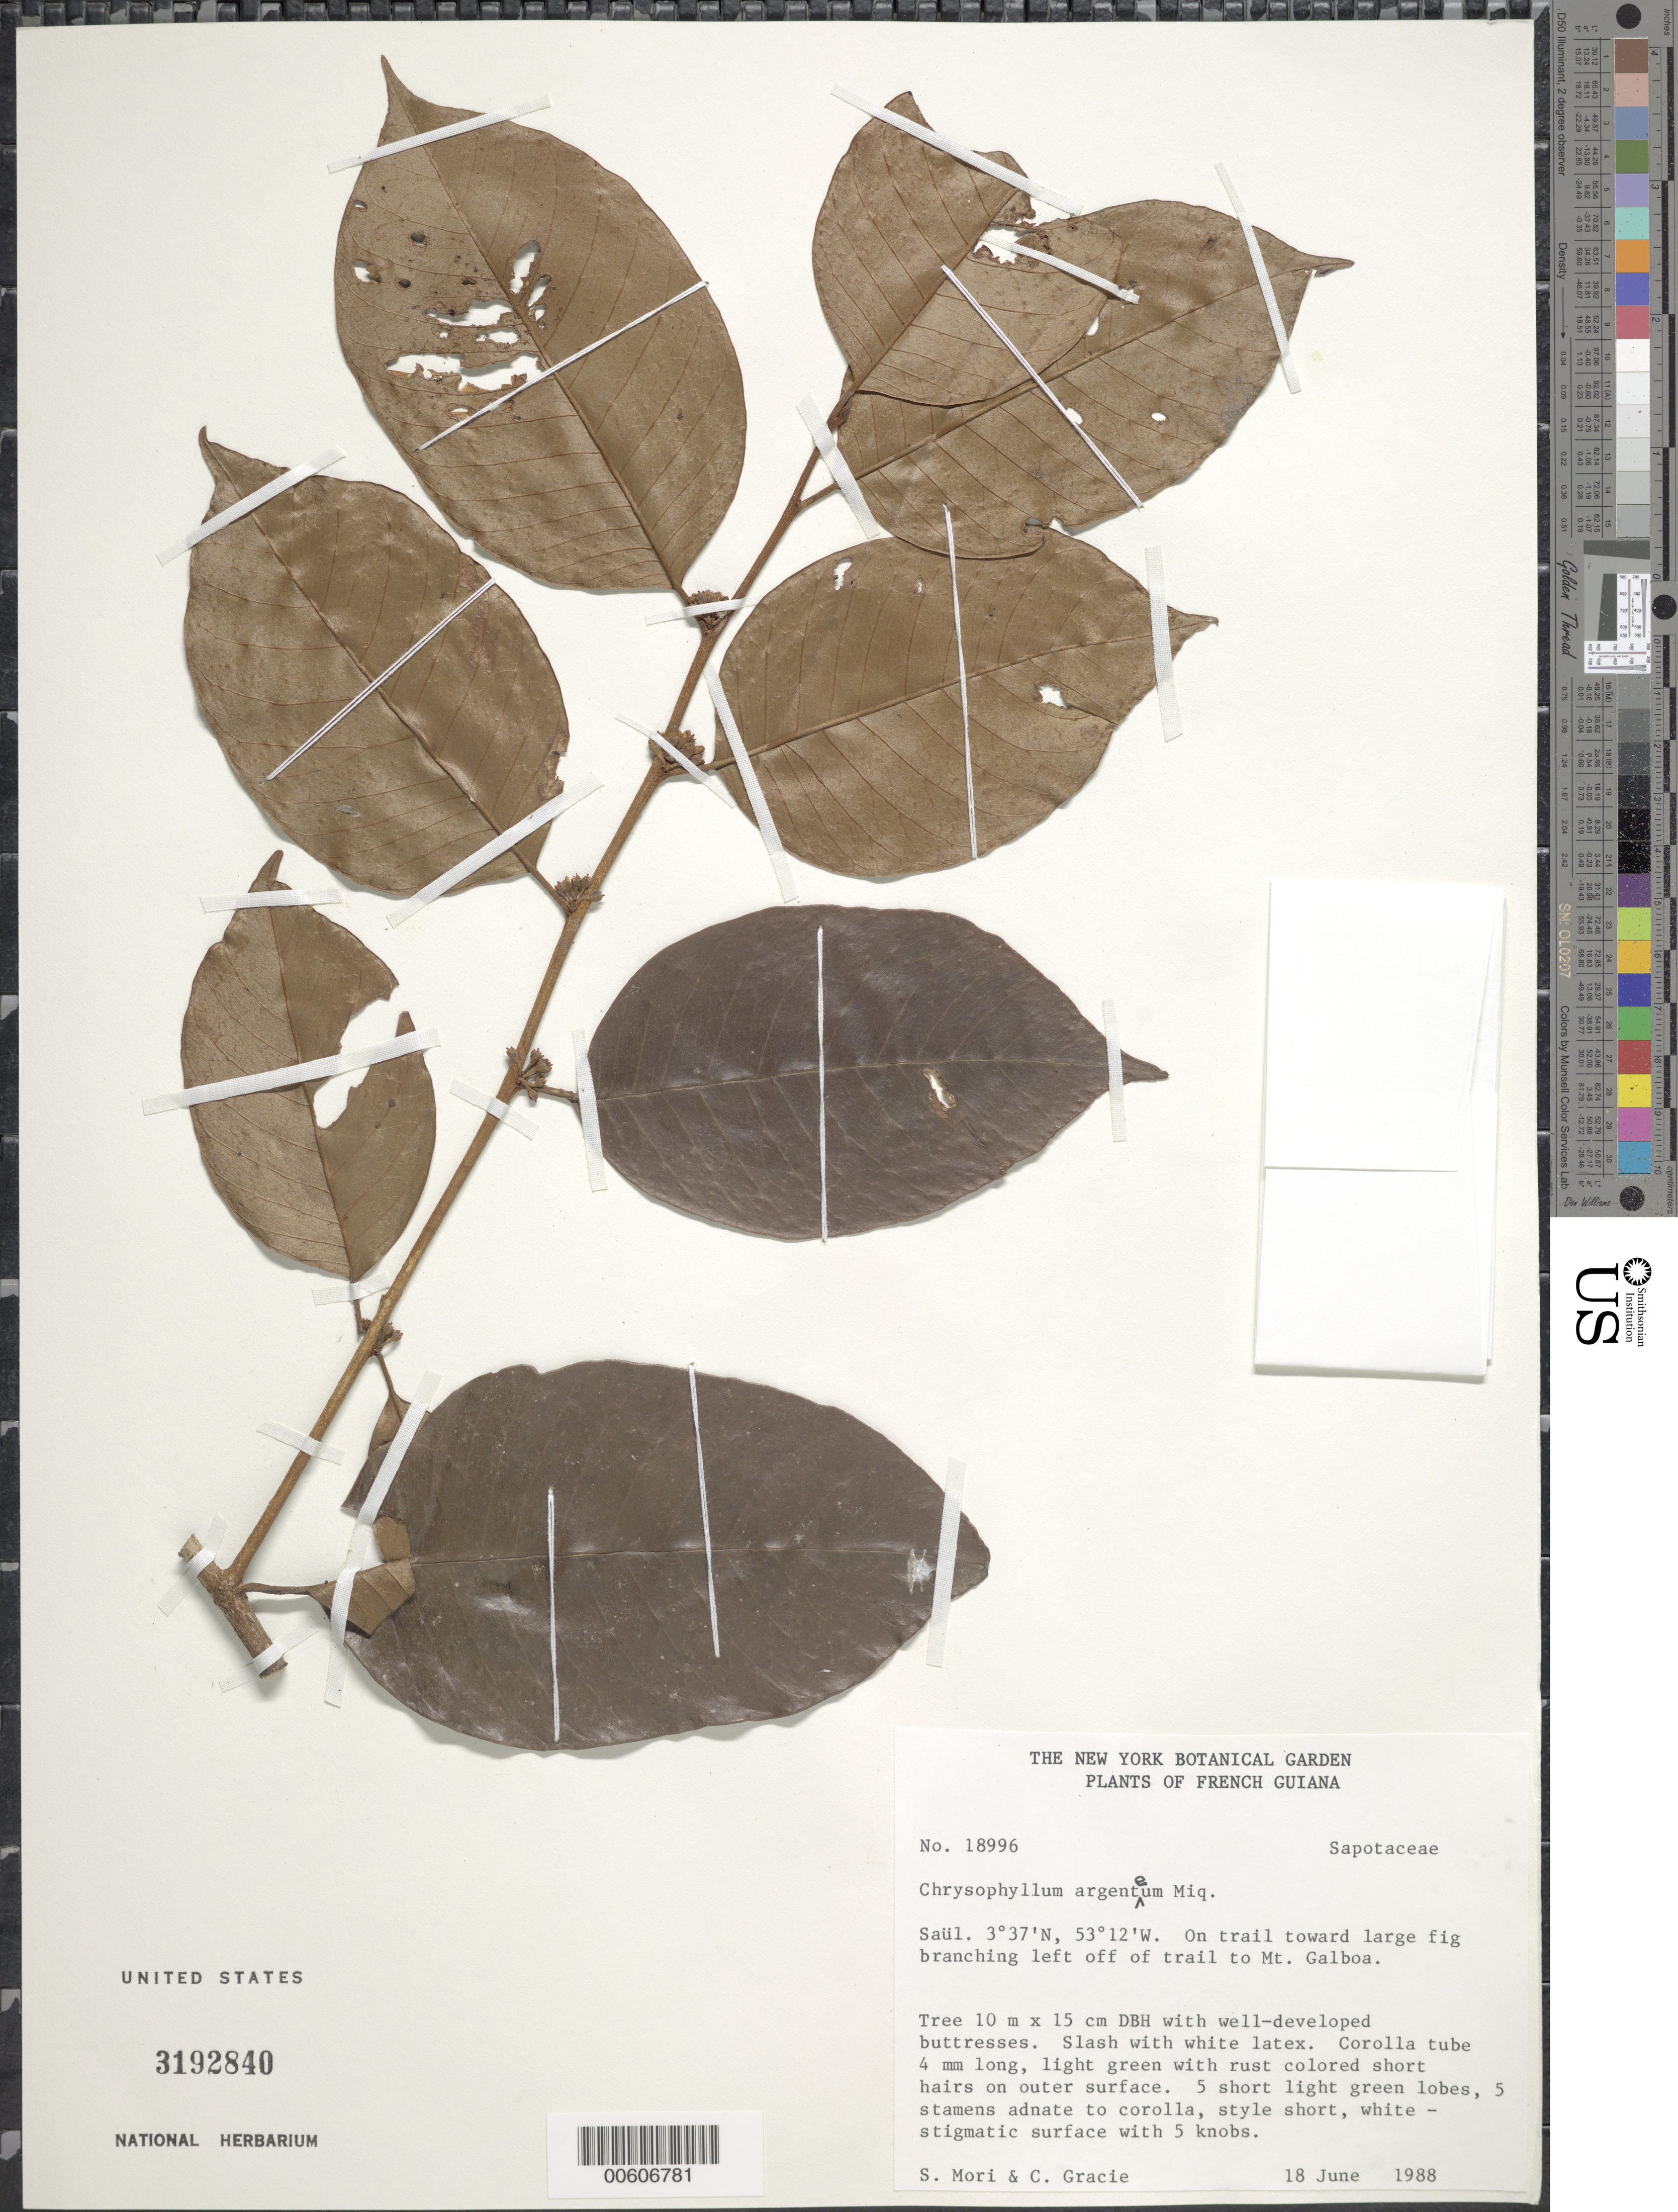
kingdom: Plantae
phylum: Tracheophyta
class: Magnoliopsida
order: Ericales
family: Sapotaceae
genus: Chrysophyllum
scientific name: Chrysophyllum argenteum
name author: Jacq.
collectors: S. Mori & C. A. Gracie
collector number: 18996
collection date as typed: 18-Jun-88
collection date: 1988-06-18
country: French Guiana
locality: Saül, on trail to Monts Galbao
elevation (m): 200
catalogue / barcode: US 3192840